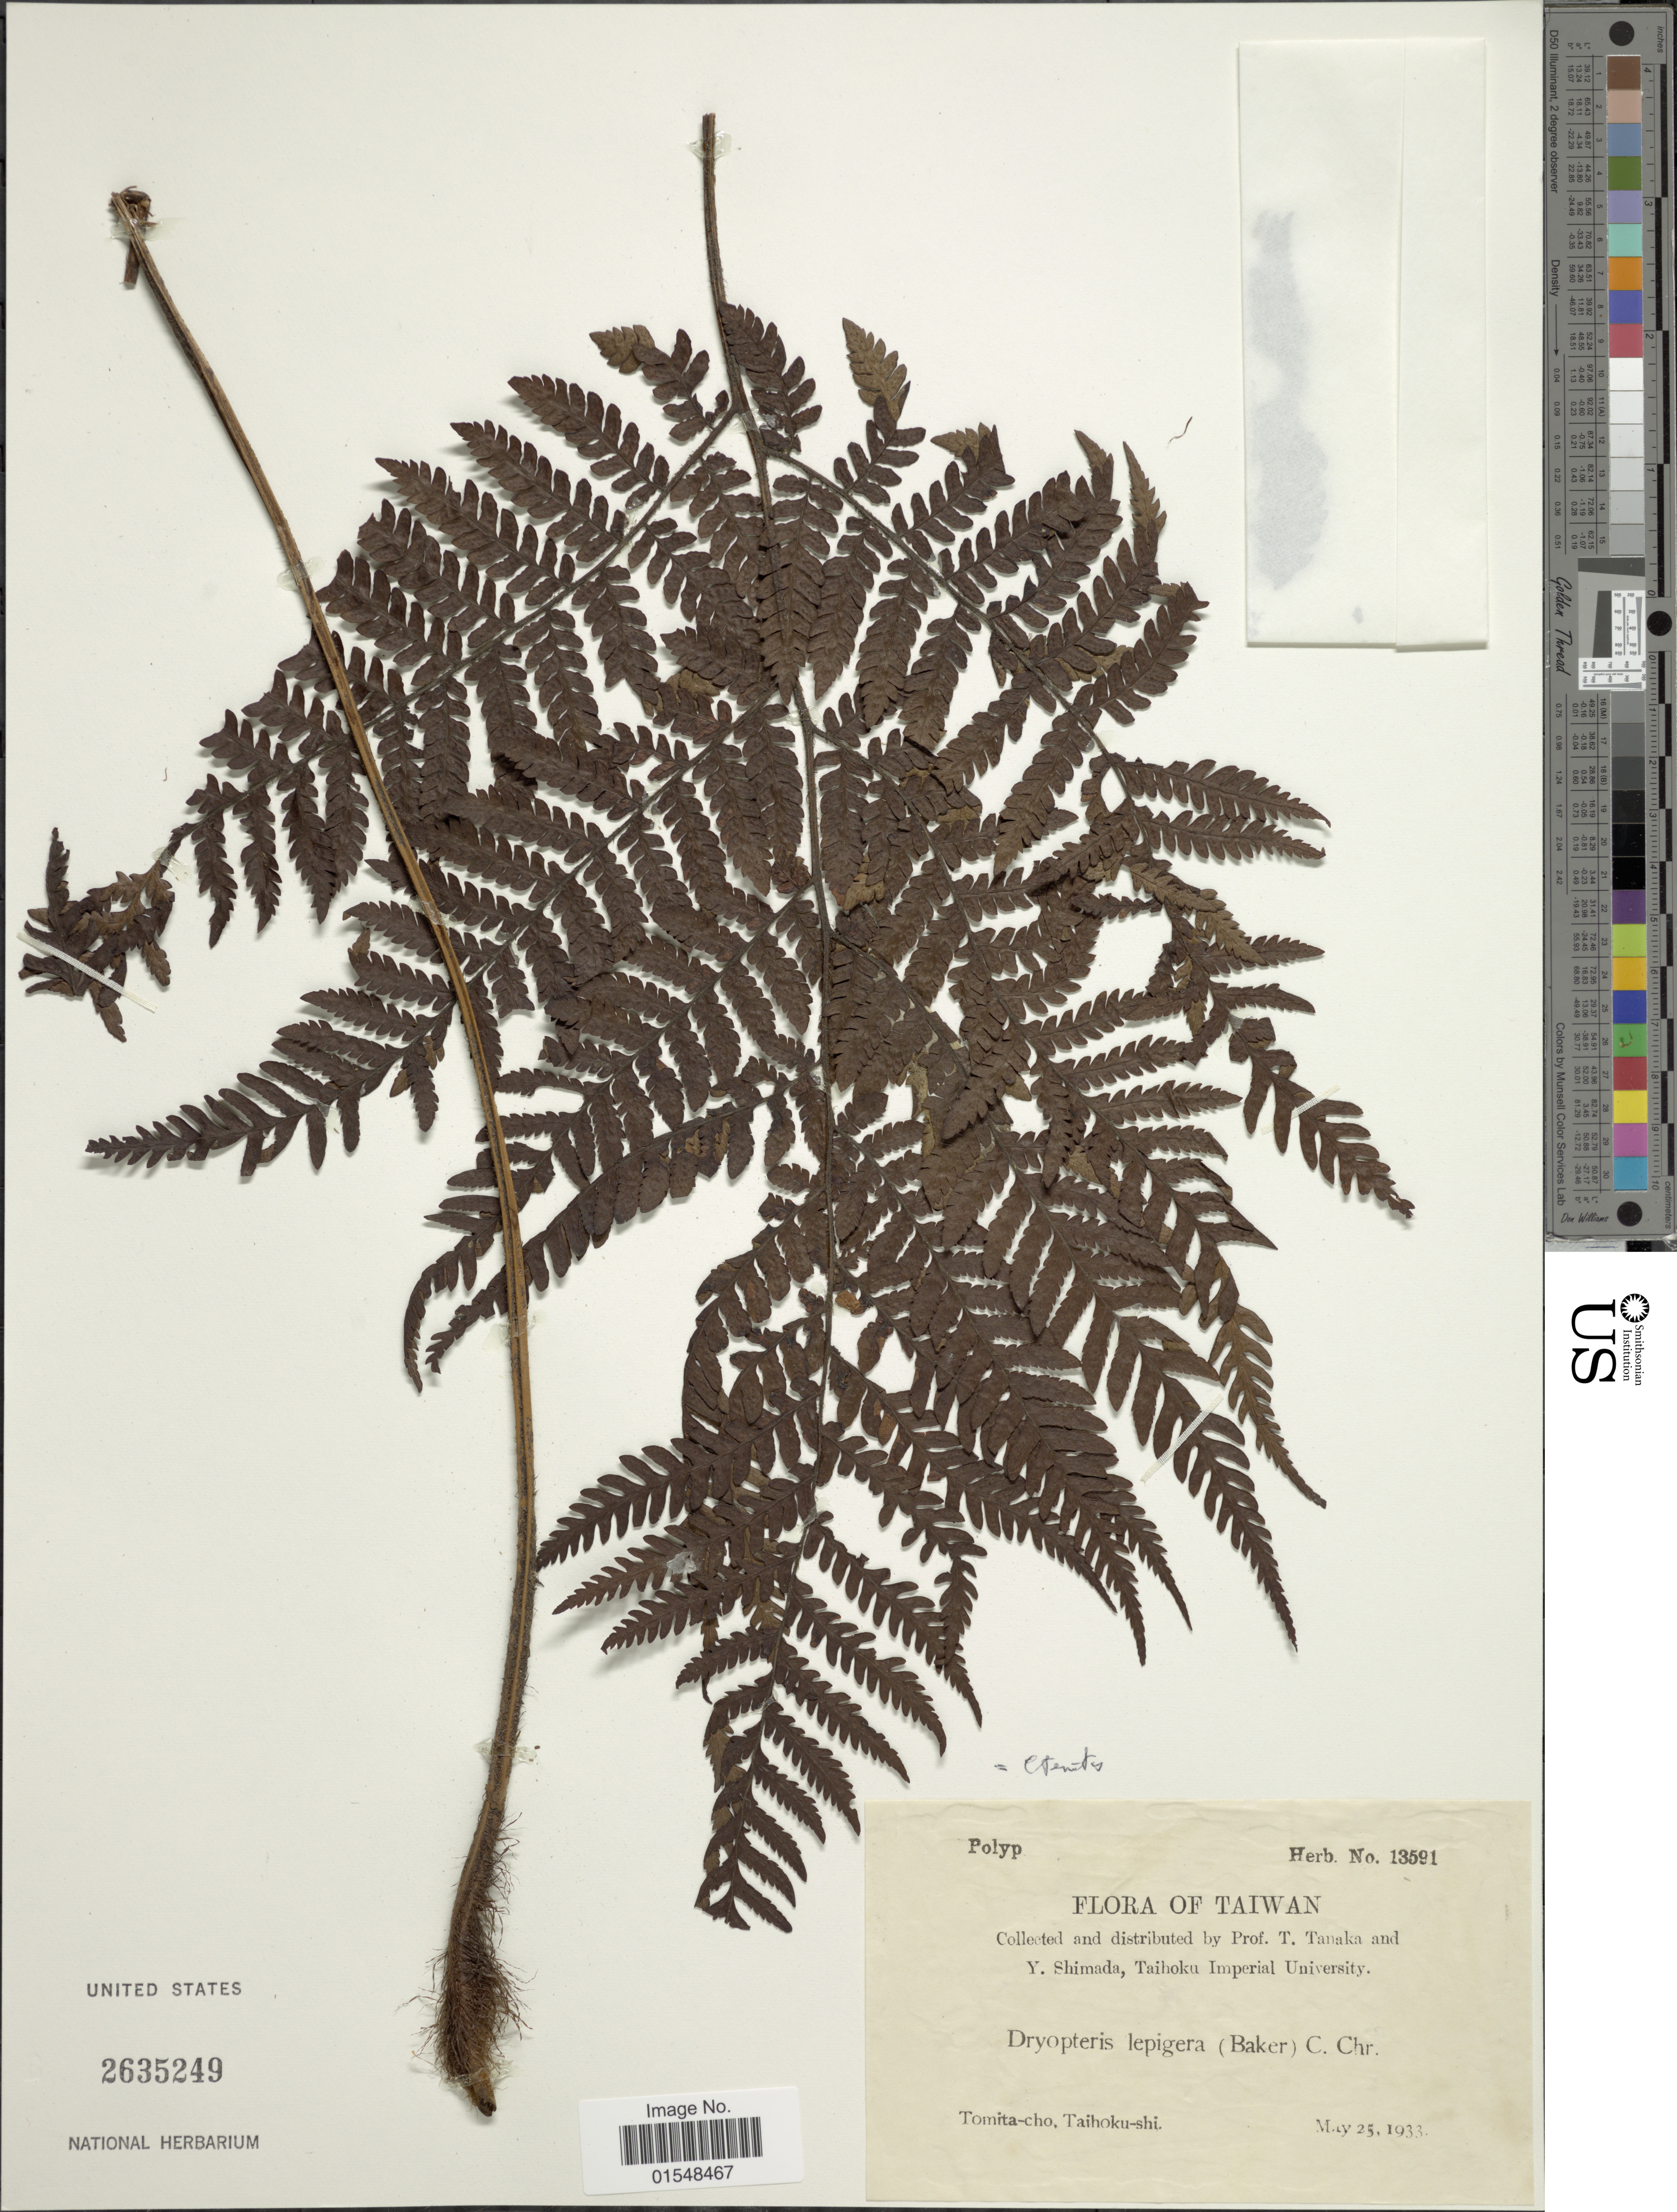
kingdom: Plantae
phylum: Tracheophyta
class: Polypodiopsida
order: Polypodiales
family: Dryopteridaceae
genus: Ctenitis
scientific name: Ctenitis lepigera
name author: (Baker) Tagawa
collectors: T. Tanaka & Y. Shimada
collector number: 13591 *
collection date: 1933-05-25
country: Taiwan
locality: Tomita- cho, Taihoku- shi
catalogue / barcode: US 2635249